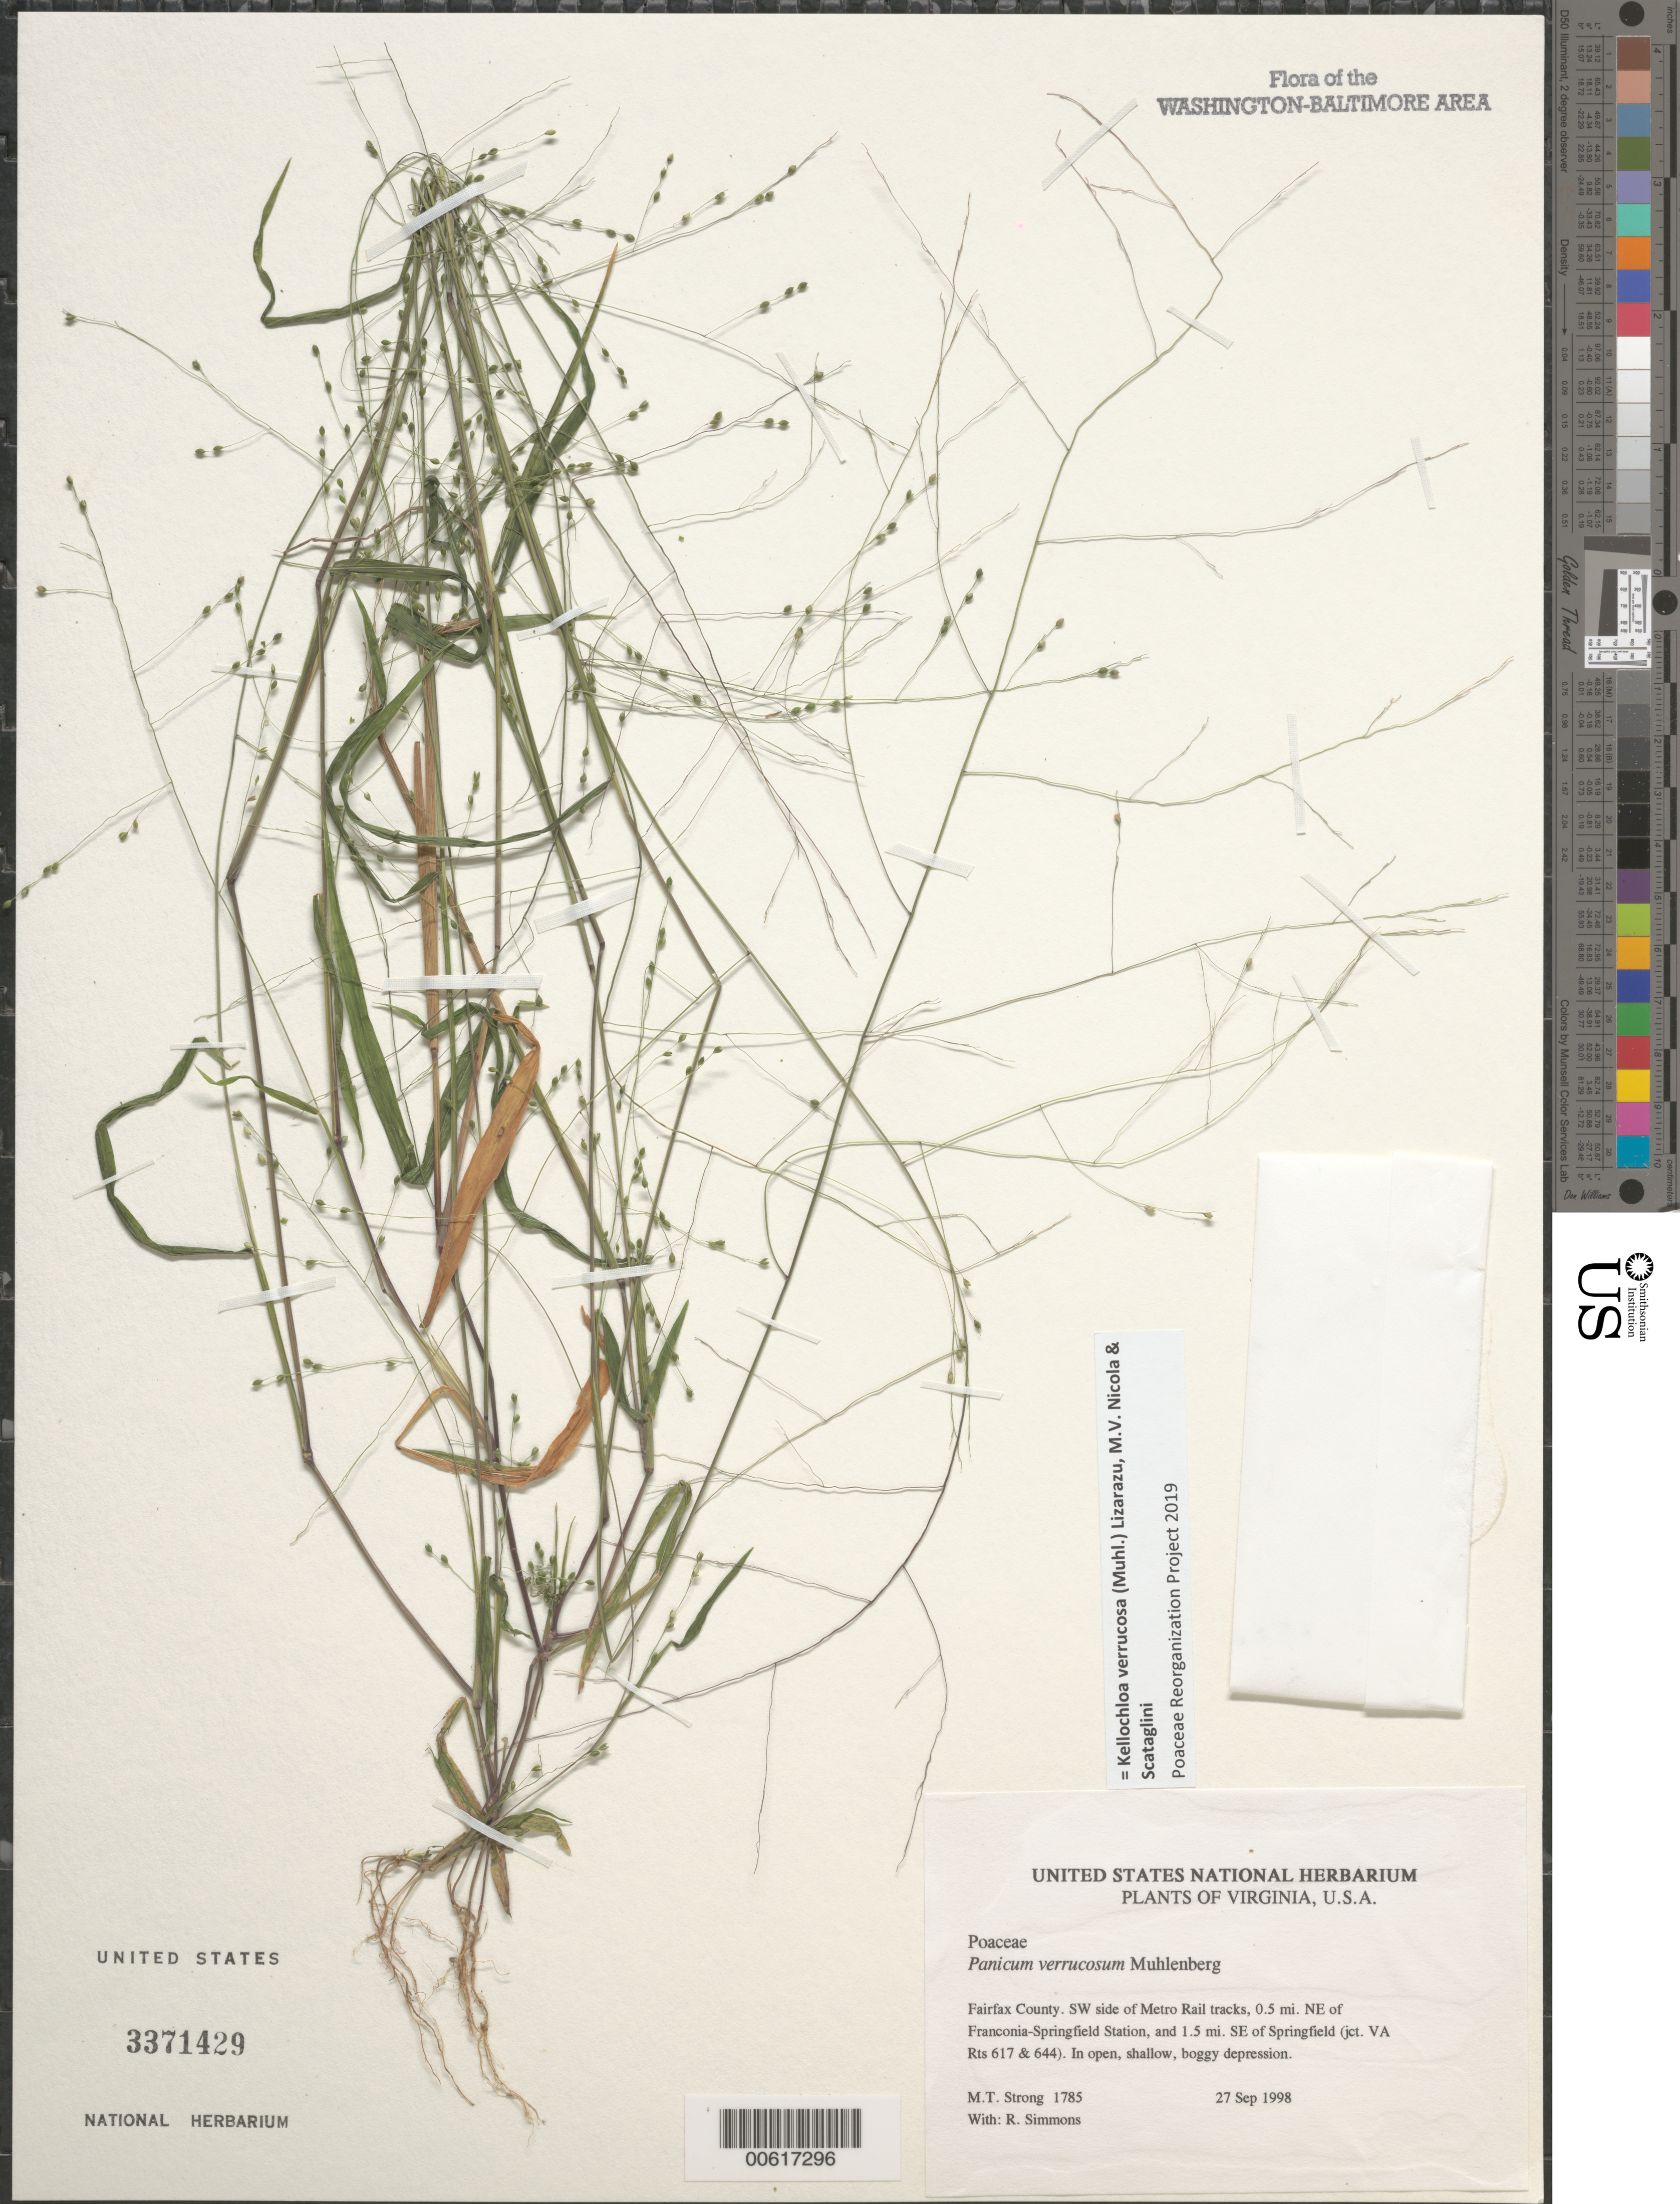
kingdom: Plantae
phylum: Tracheophyta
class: Liliopsida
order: Poales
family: Poaceae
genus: Panicum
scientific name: Panicum verrucosum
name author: Muhl.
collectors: M. T. Strong & R. Simmons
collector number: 1785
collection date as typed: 27 Sep 1998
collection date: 1998-09-27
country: United States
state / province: Virginia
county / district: Fairfax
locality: SW side of Metro Rail System, 0.5-0.6 mi. NE of Franconia-Springfield Station, 1.5 mi. SE of Springfield (jct. VA Rts 617 & 644)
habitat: In open, shallow, boggy depression.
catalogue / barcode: US 3371429